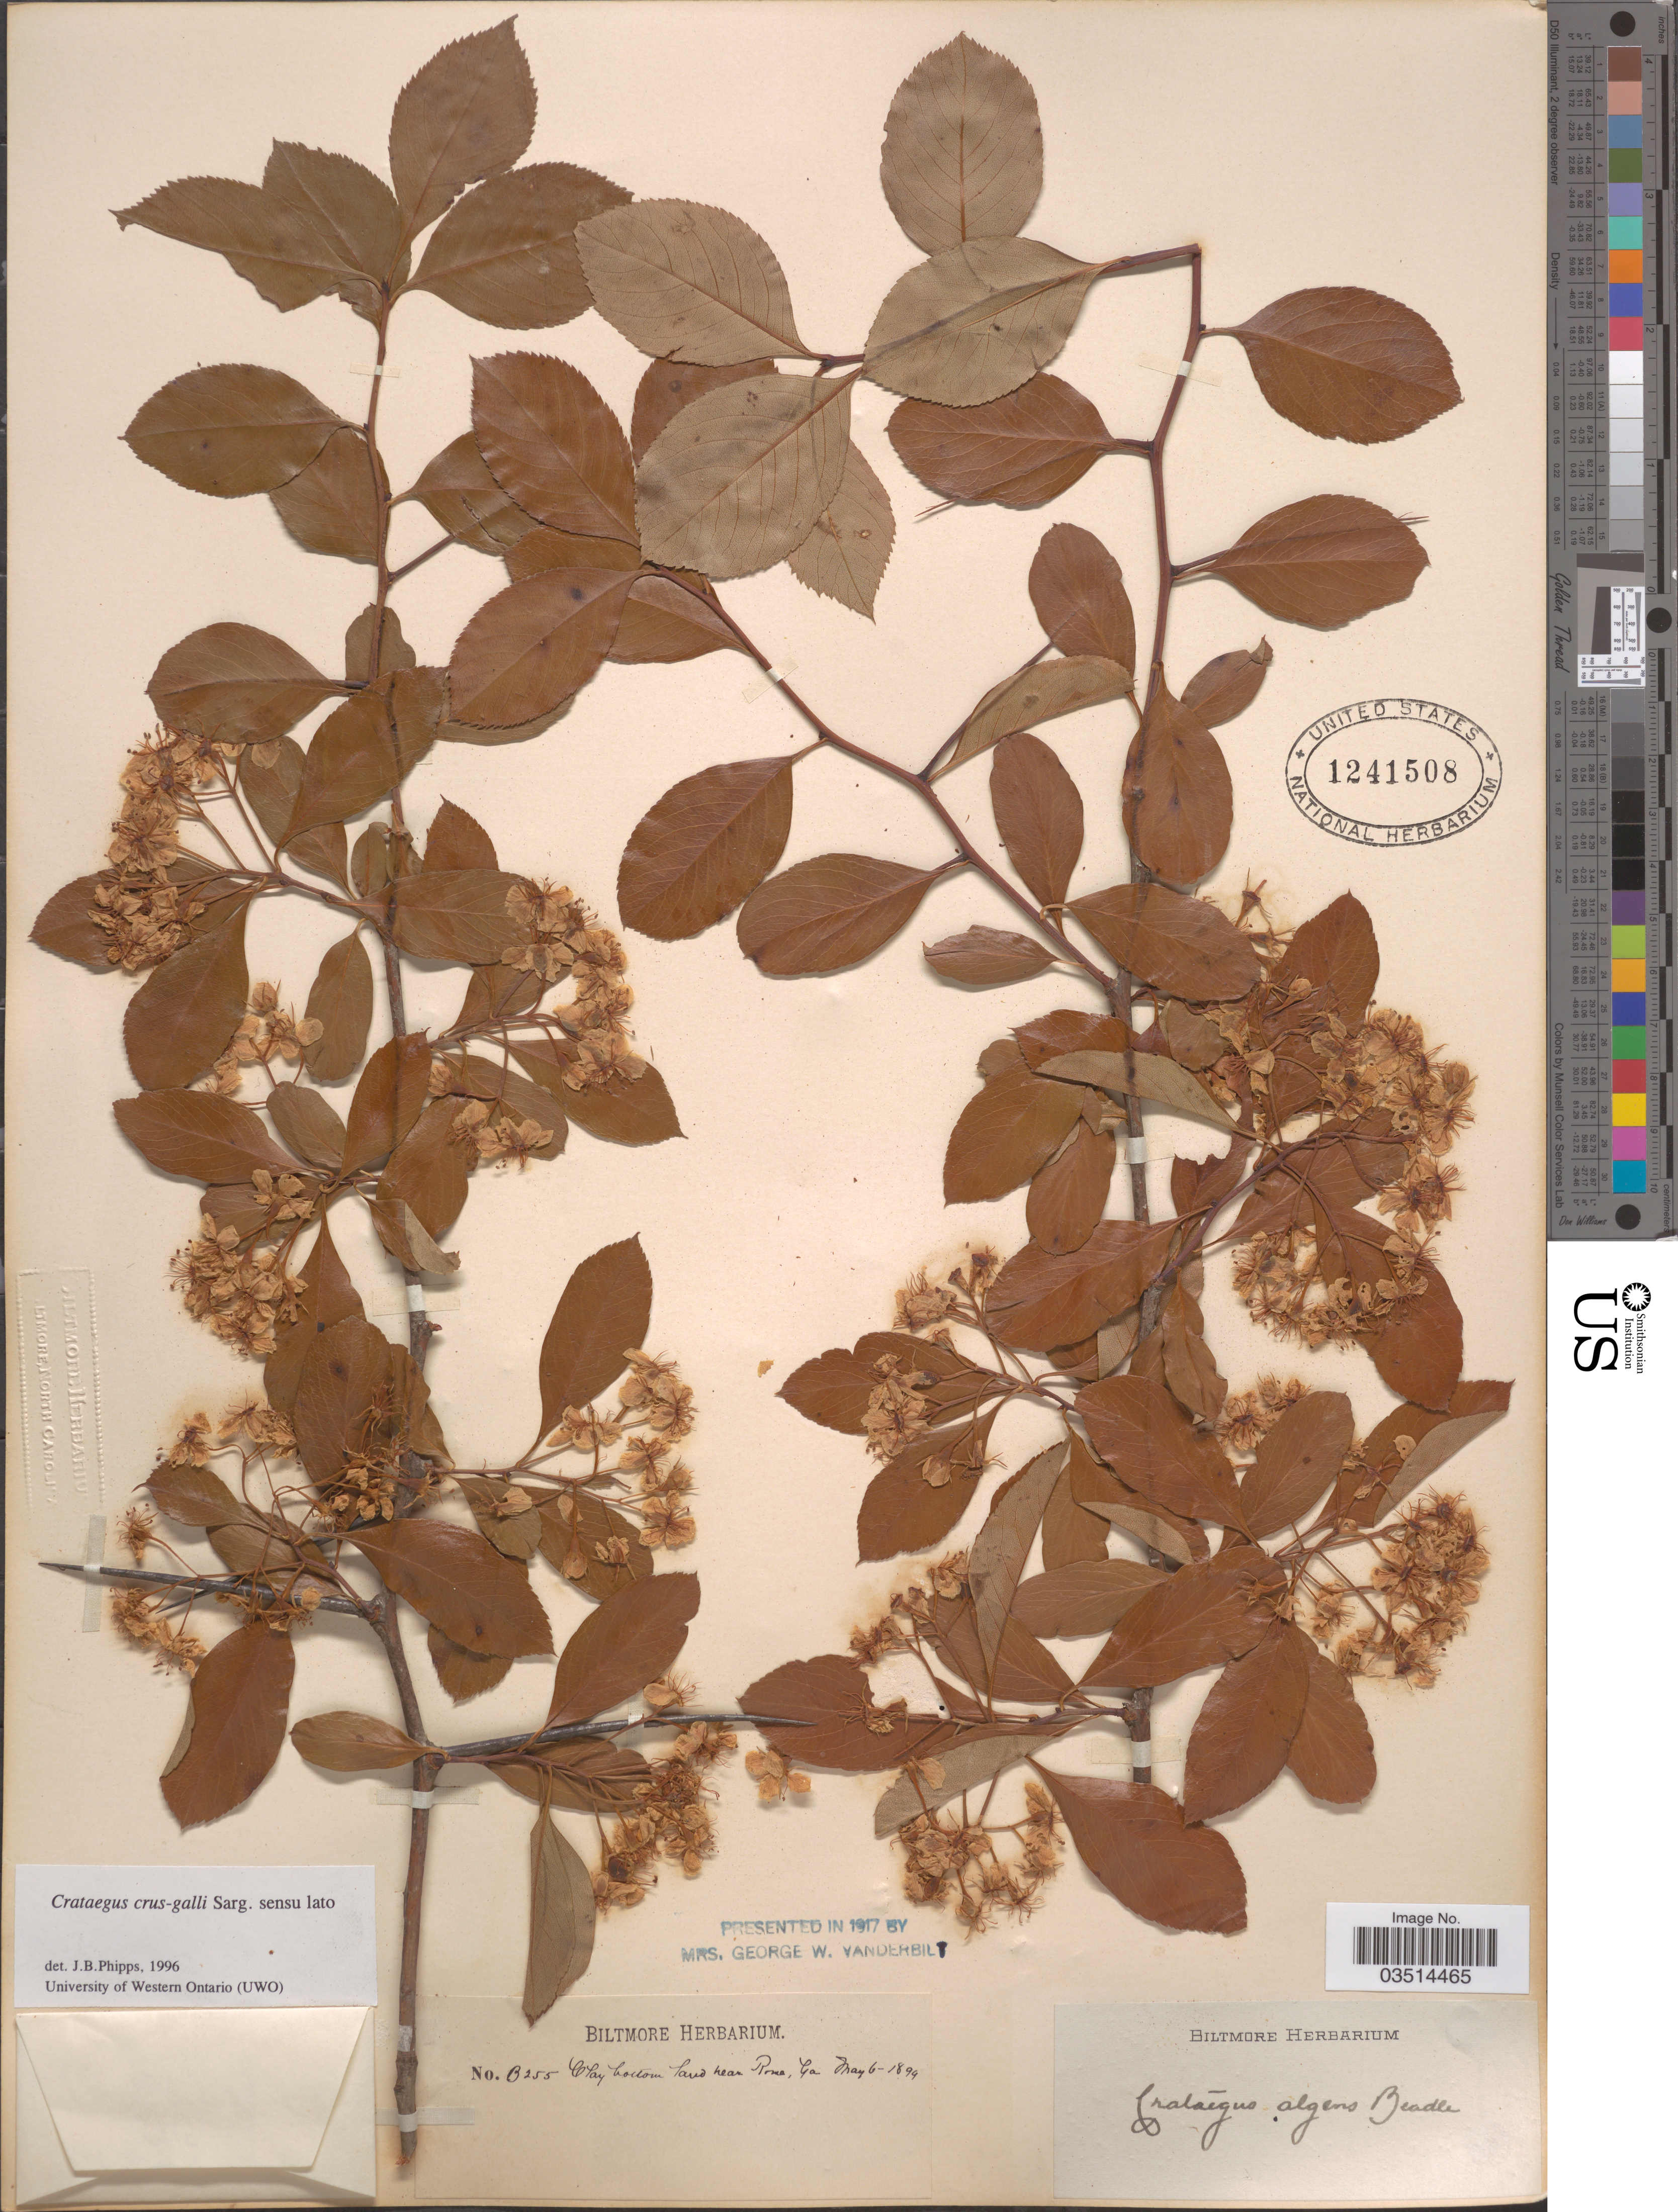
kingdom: Plantae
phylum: Tracheophyta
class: Magnoliopsida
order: Rosales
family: Rosaceae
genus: Crataegus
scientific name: Crataegus crus-galli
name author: L.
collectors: ex herb. Biltmore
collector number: B255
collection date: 1894-05-06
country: United States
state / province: Georgia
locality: Clay bottom land near Rome.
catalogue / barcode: US 1241508